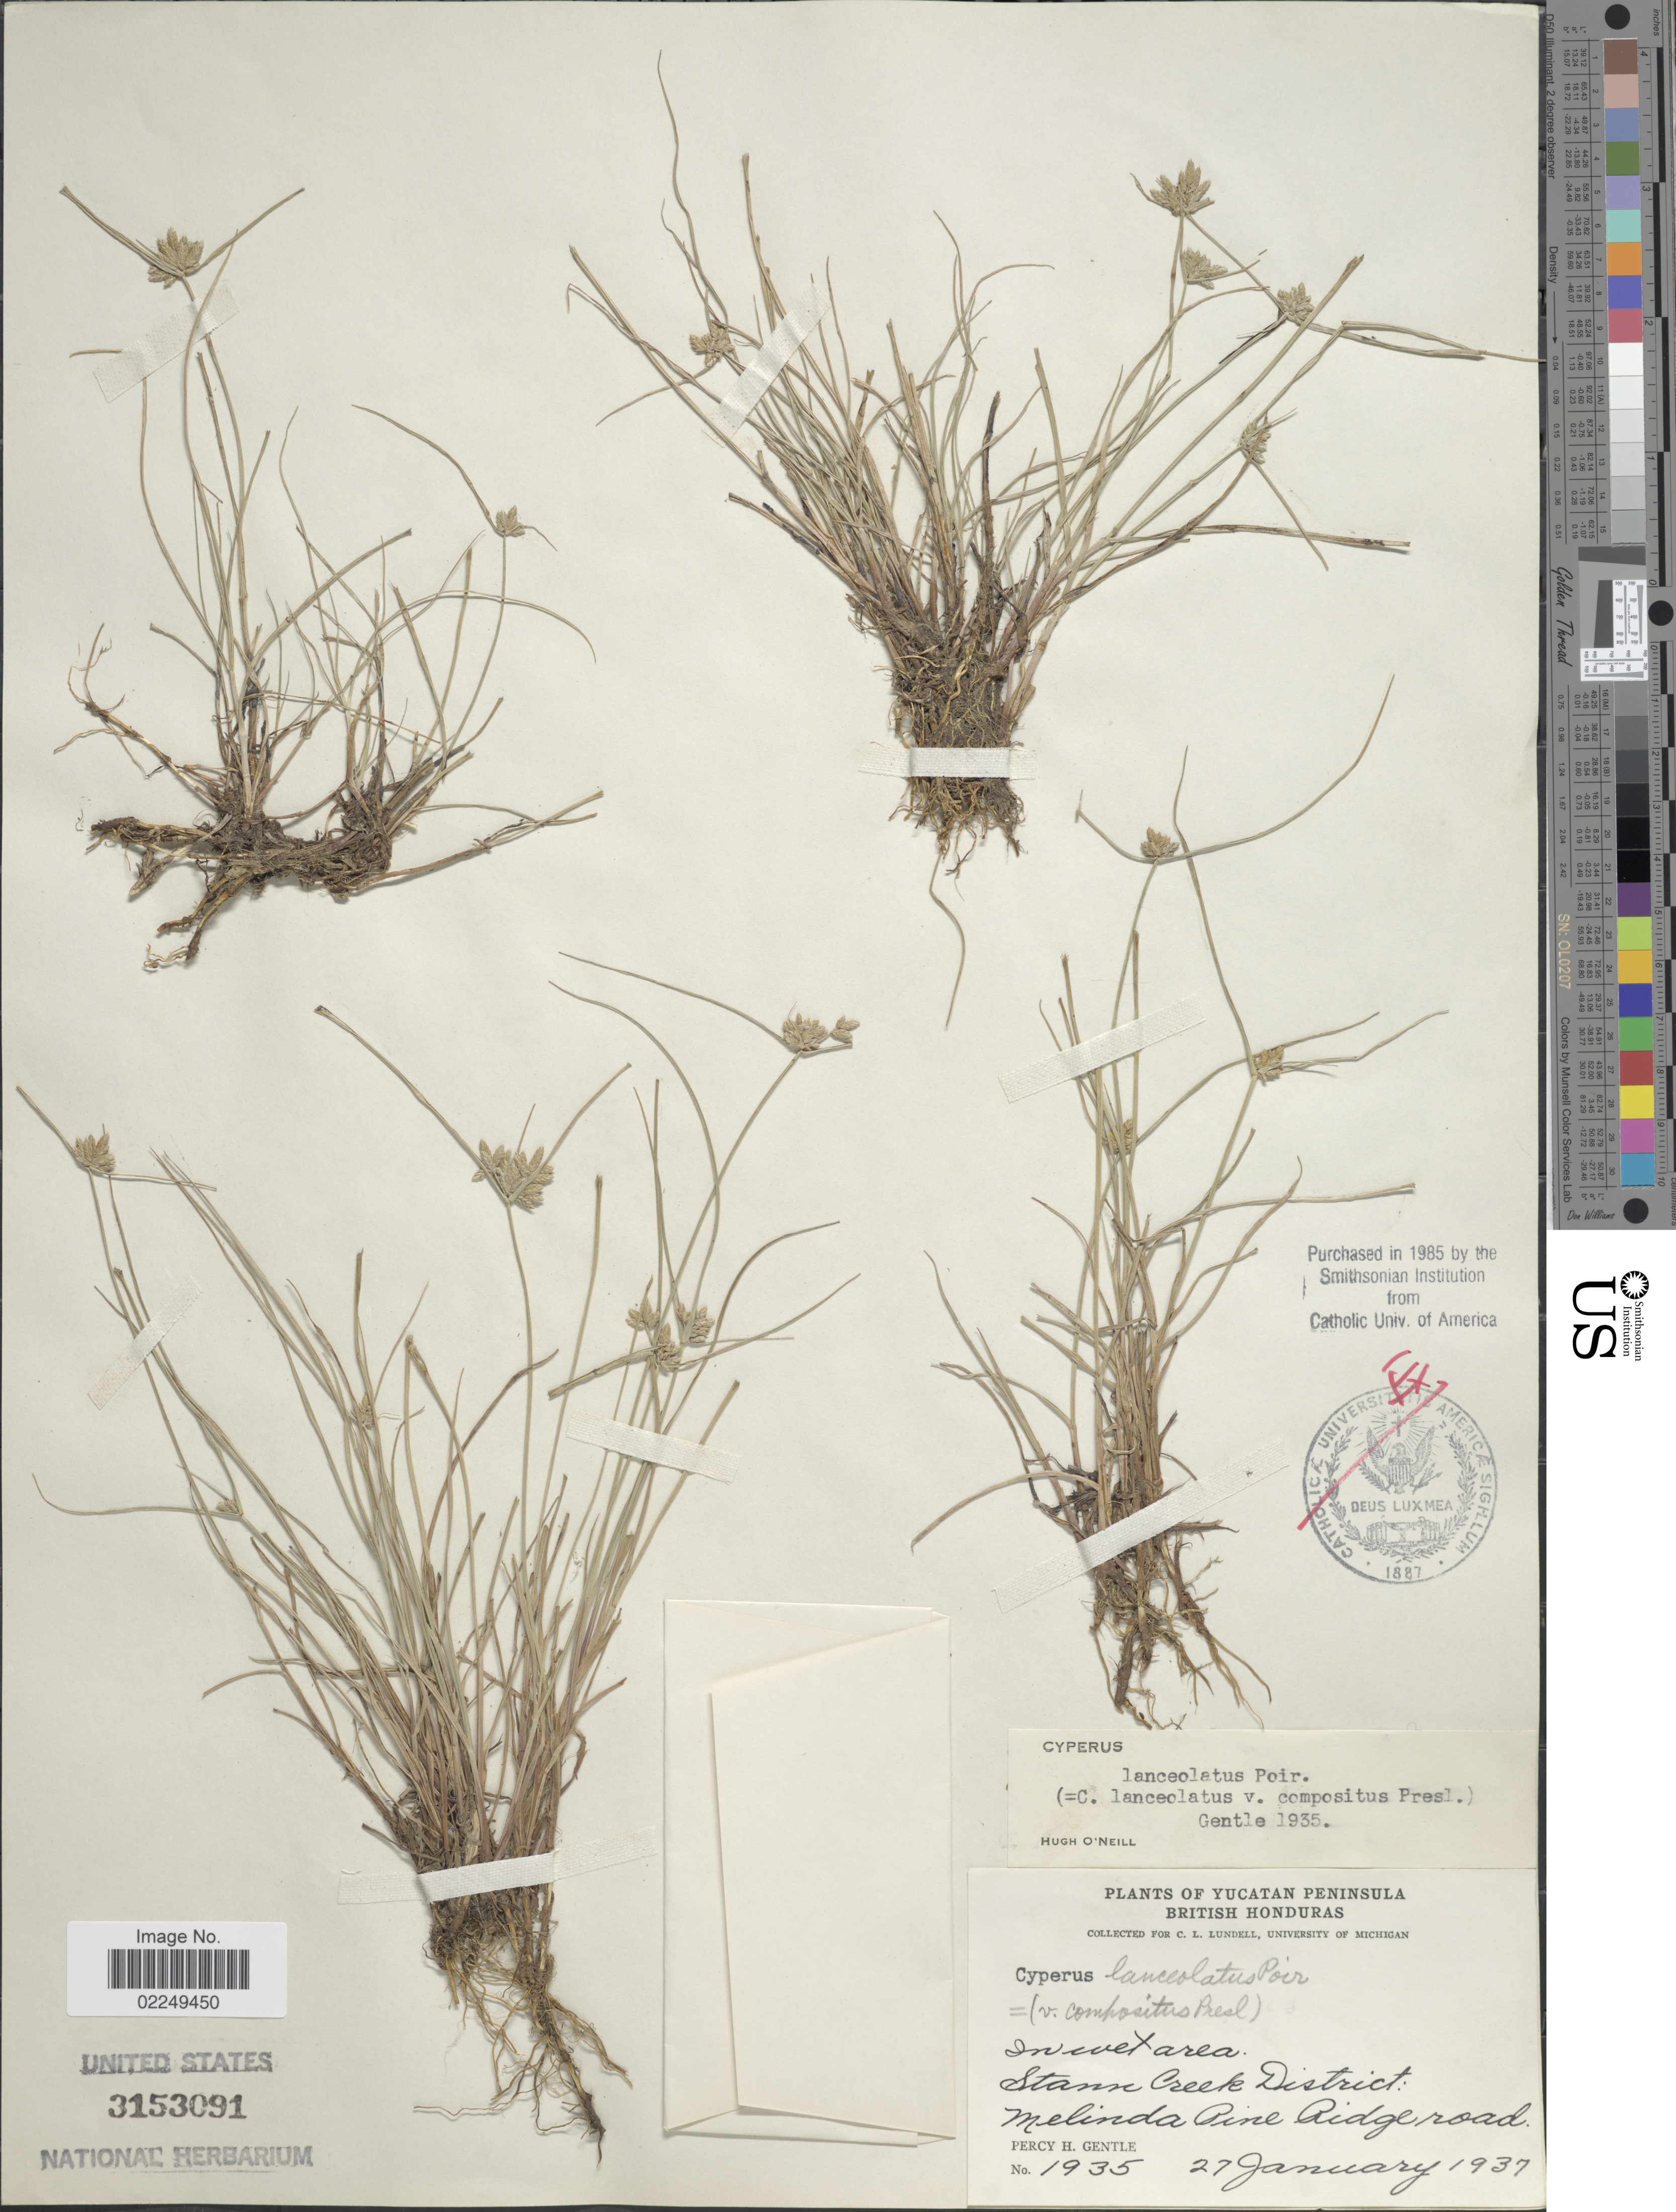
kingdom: Plantae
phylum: Tracheophyta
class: Liliopsida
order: Poales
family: Cyperaceae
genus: Cyperus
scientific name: Cyperus lanceolatus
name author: Poir.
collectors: P. H. Gentle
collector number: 1935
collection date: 1937-01-27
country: Belize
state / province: Stann Creek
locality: Yucatan Peninsula, Birtish Honduras, Stann Creek District: Melinda Pine Ridge road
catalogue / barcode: US 3153091